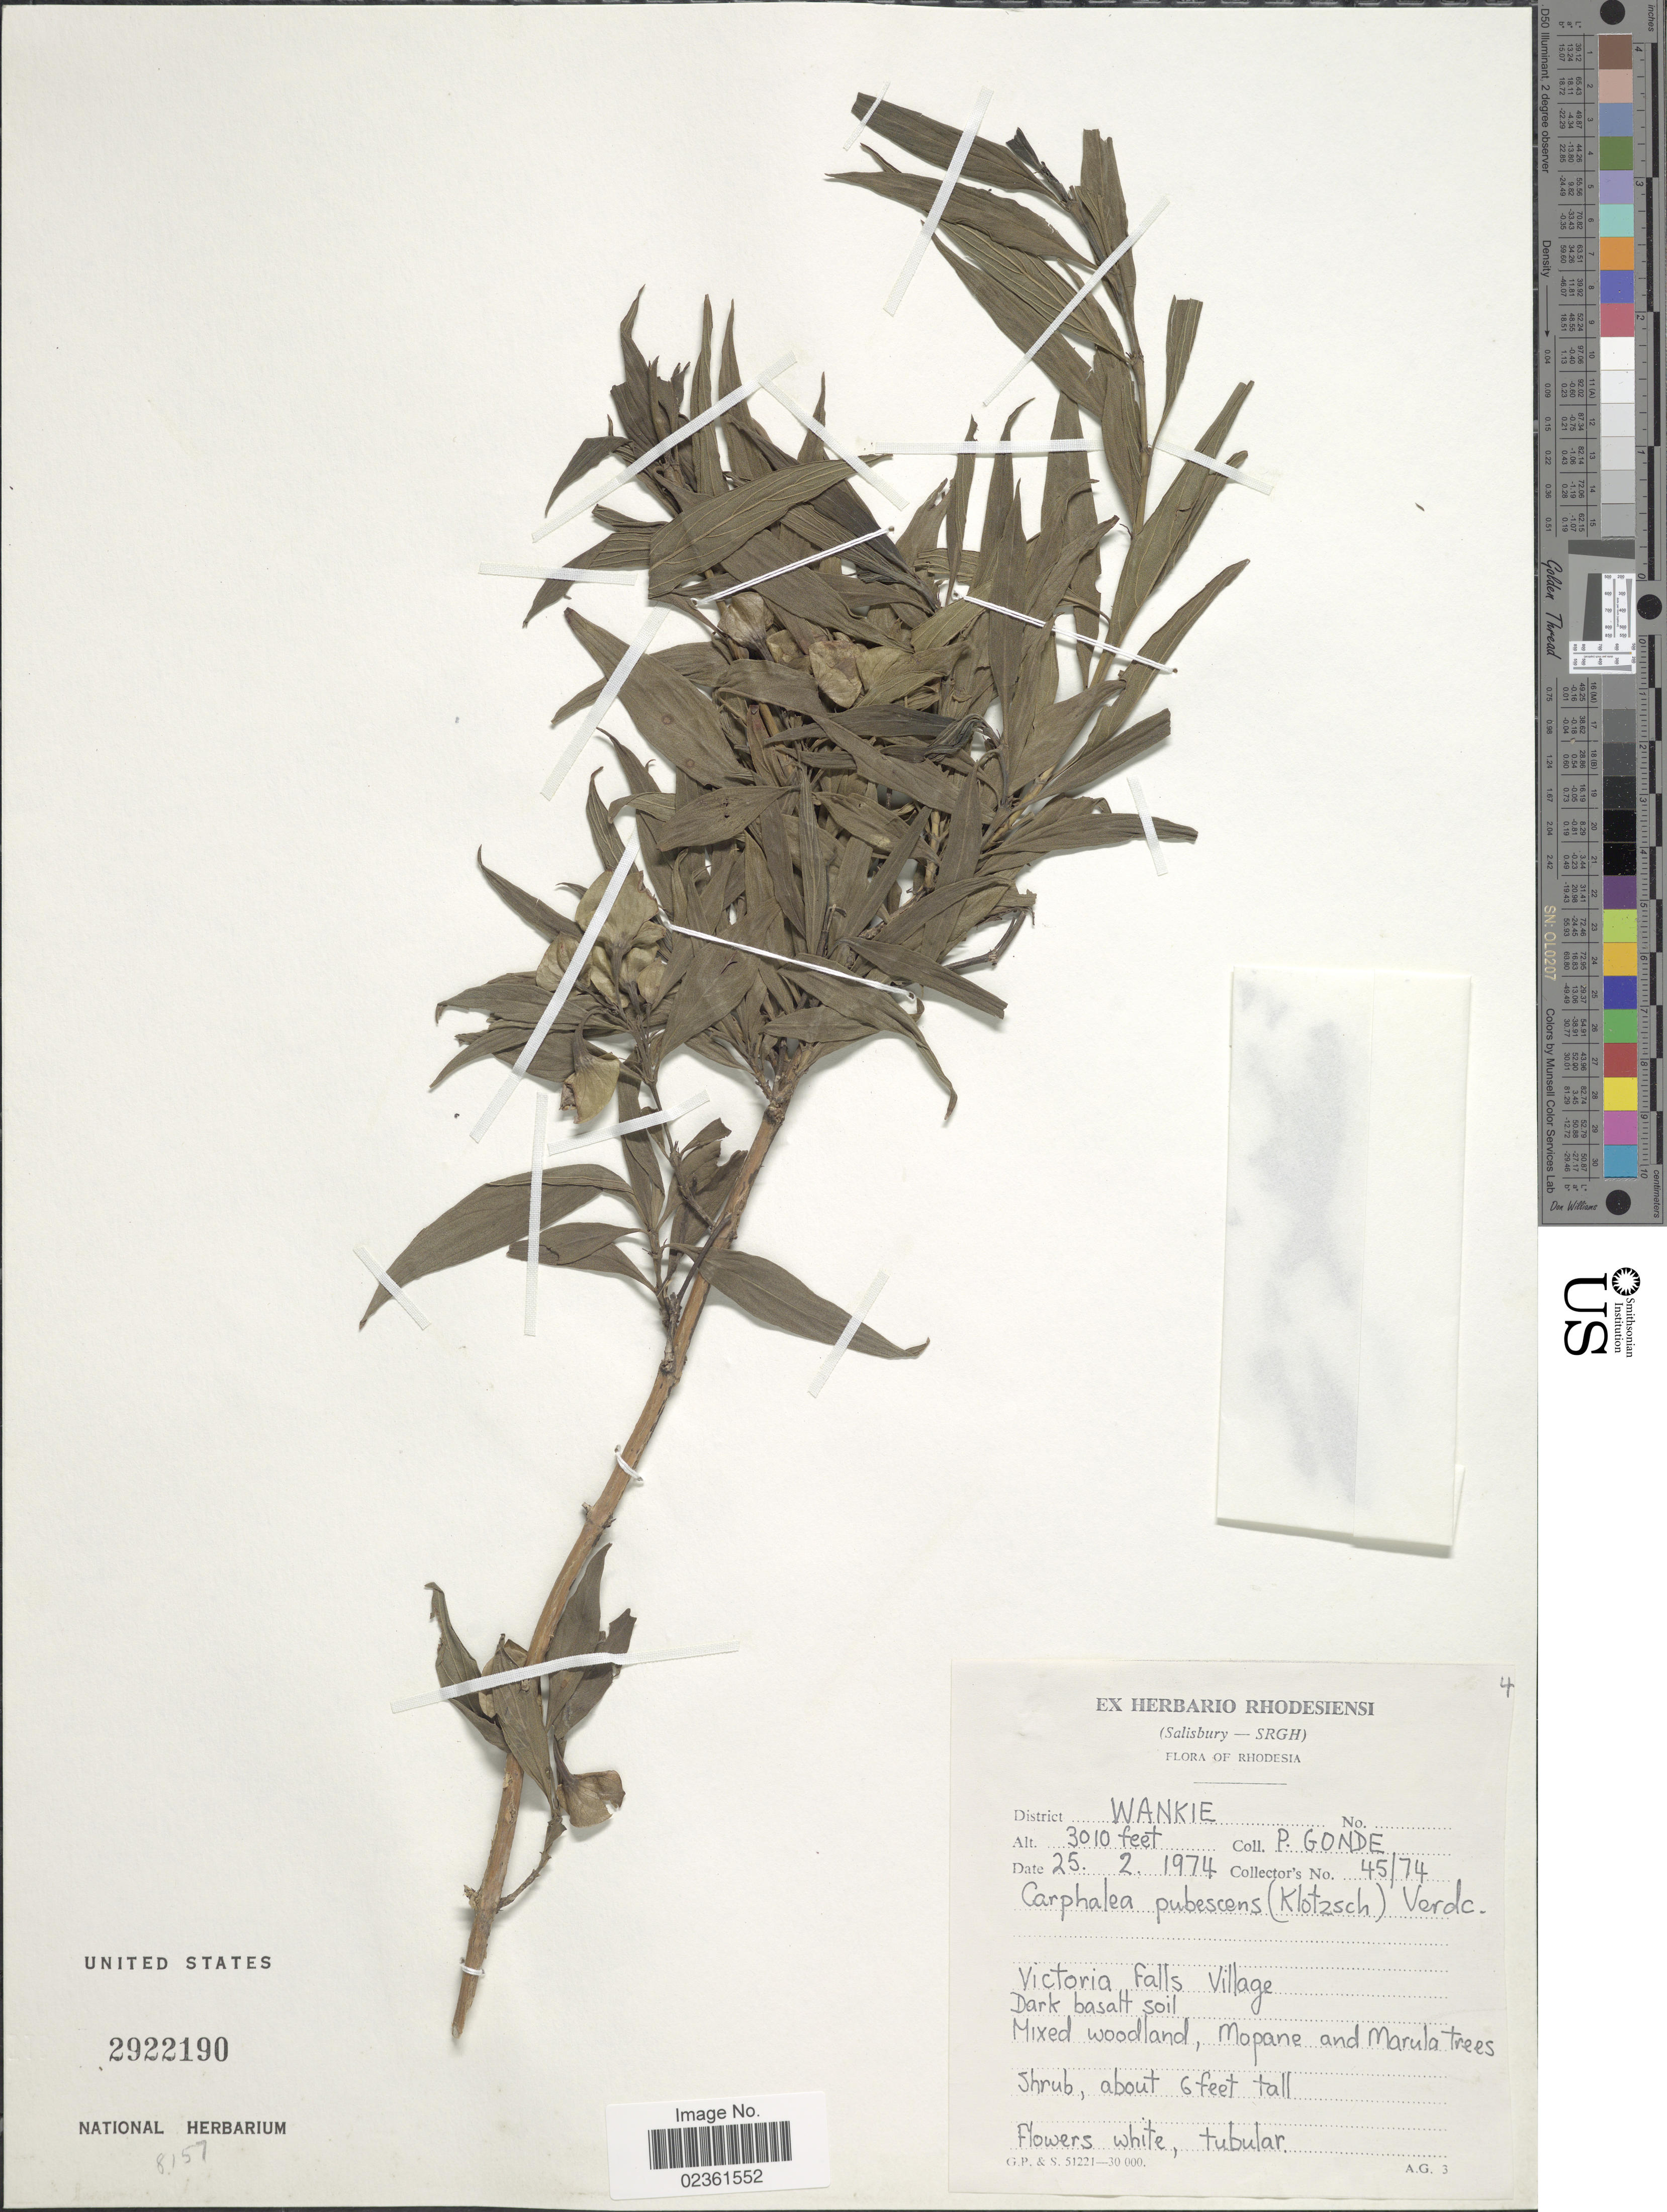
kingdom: Plantae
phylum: Tracheophyta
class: Magnoliopsida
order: Gentianales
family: Rubiaceae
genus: Carphalea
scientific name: Carphalea pubescens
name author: (Klotzsch) Verdc.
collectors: P. Gonde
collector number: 45/74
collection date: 1974-02-25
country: Zimbabwe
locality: Rhodesia, District Wankie, Victoria Falls Village.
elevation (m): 917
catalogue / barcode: US 2922190